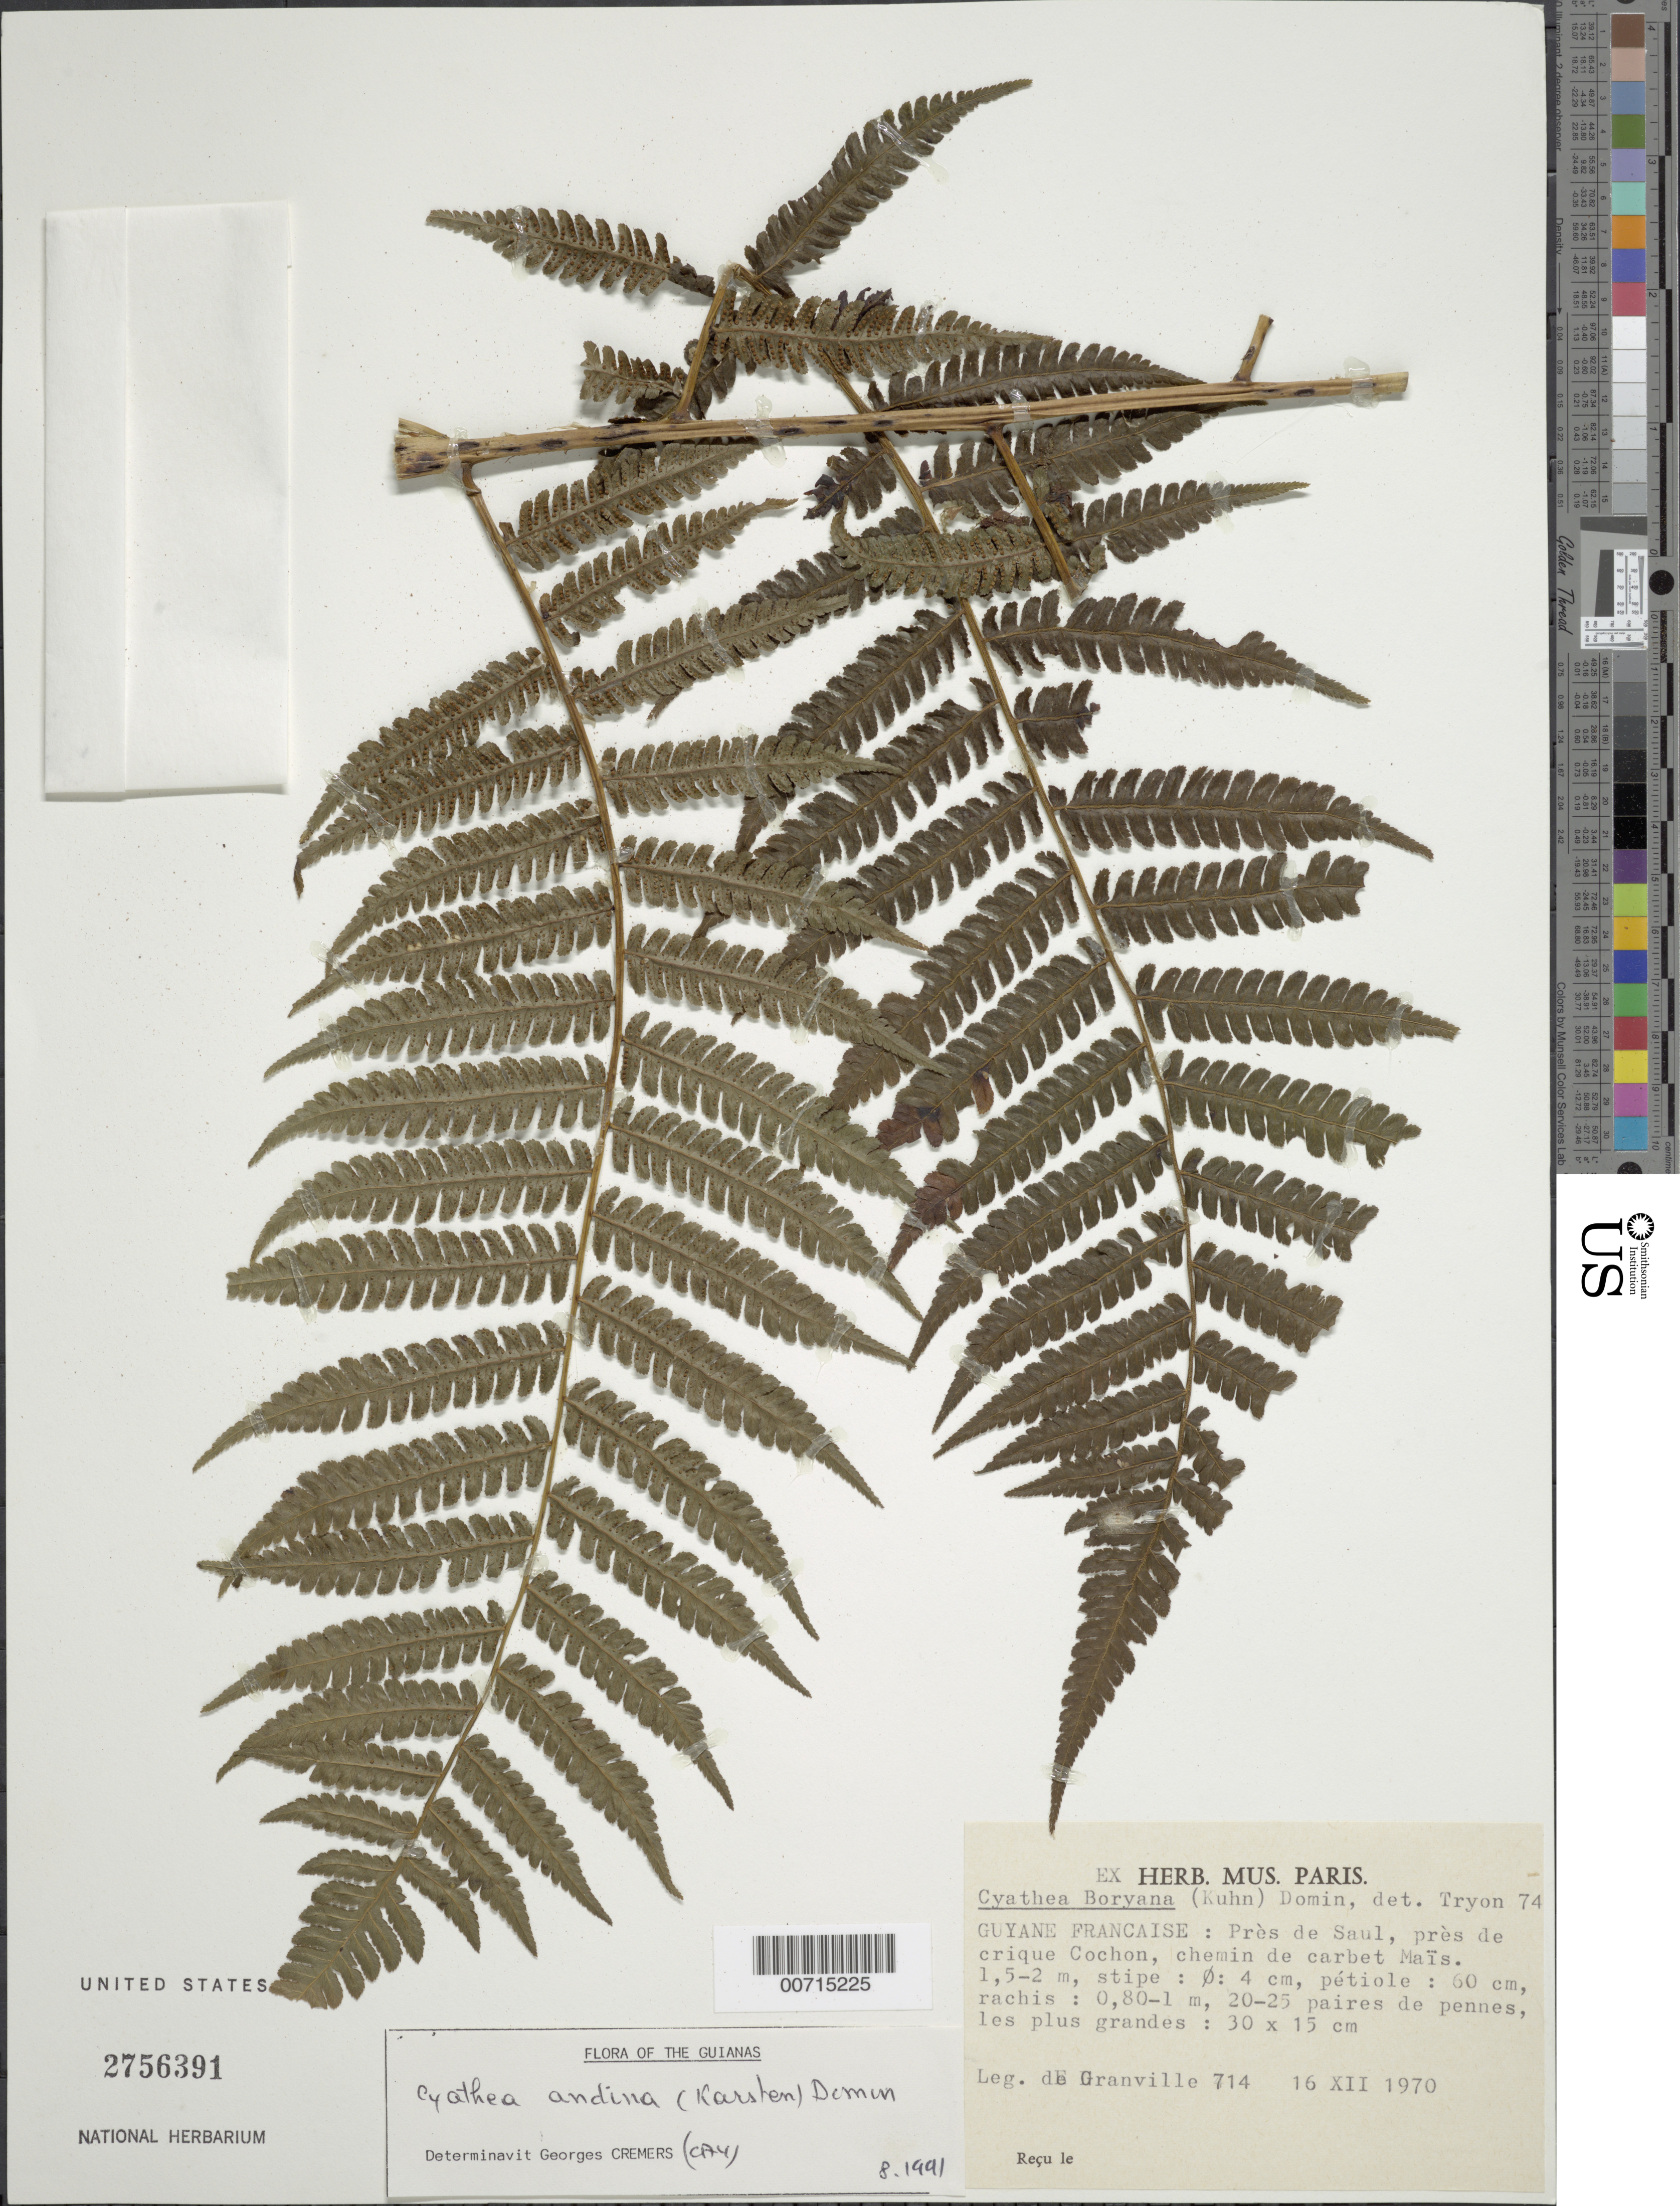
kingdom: Plantae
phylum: Tracheophyta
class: Polypodiopsida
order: Cyatheales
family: Cyatheaceae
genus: Cyathea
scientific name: Cyathea andina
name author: Domin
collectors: J.-J. de Granville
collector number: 714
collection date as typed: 16-Dec-70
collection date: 1970-12-16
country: French Guiana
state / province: Saint-Laurent-du-Maroni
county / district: Saül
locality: Saül, Crique Cochon, chemin de Carbet Maïs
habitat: Near creek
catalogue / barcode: US 2756391